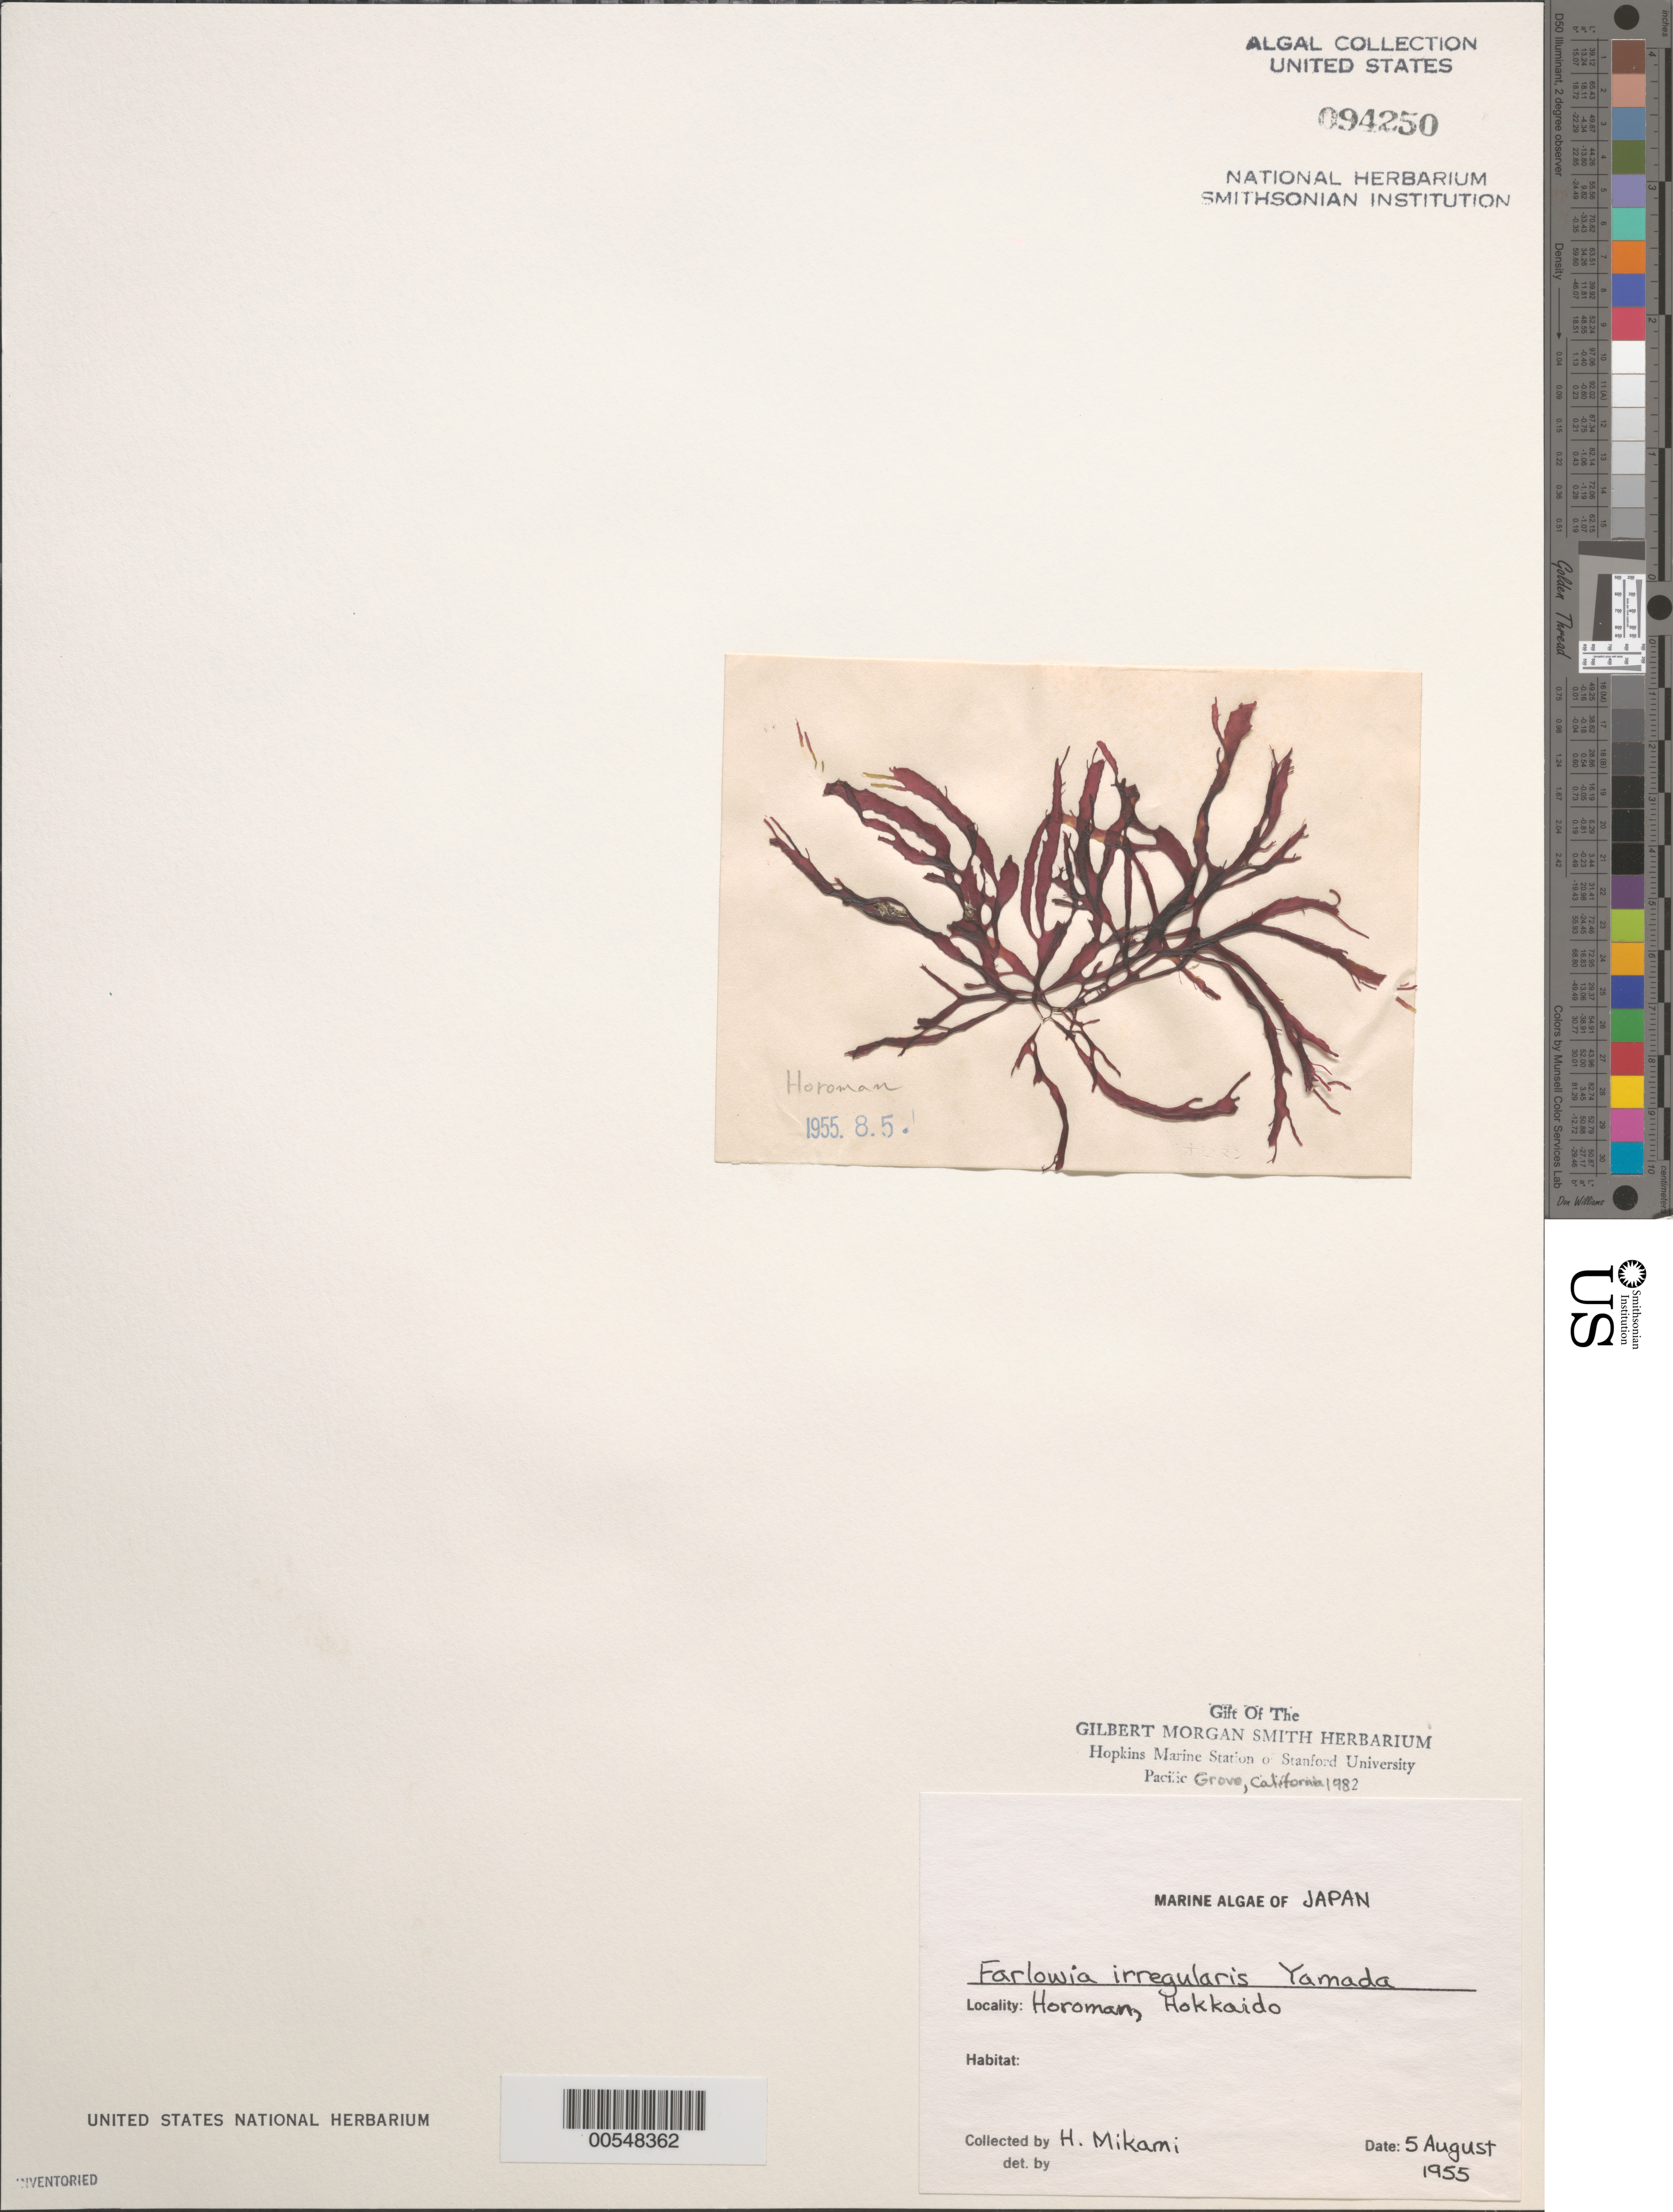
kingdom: Plantae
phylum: Rhodophyta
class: Florideophyceae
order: Gigartinales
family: Dumontiaceae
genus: Masudaphycus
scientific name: Masudaphycus irregularis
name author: (Yamada) S.C. Lindstrom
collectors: H. Mikami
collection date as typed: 05 Aug 1955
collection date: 1955-08-05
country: Japan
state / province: Hokkaido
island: Hokkaido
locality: Horoman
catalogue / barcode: US 94250